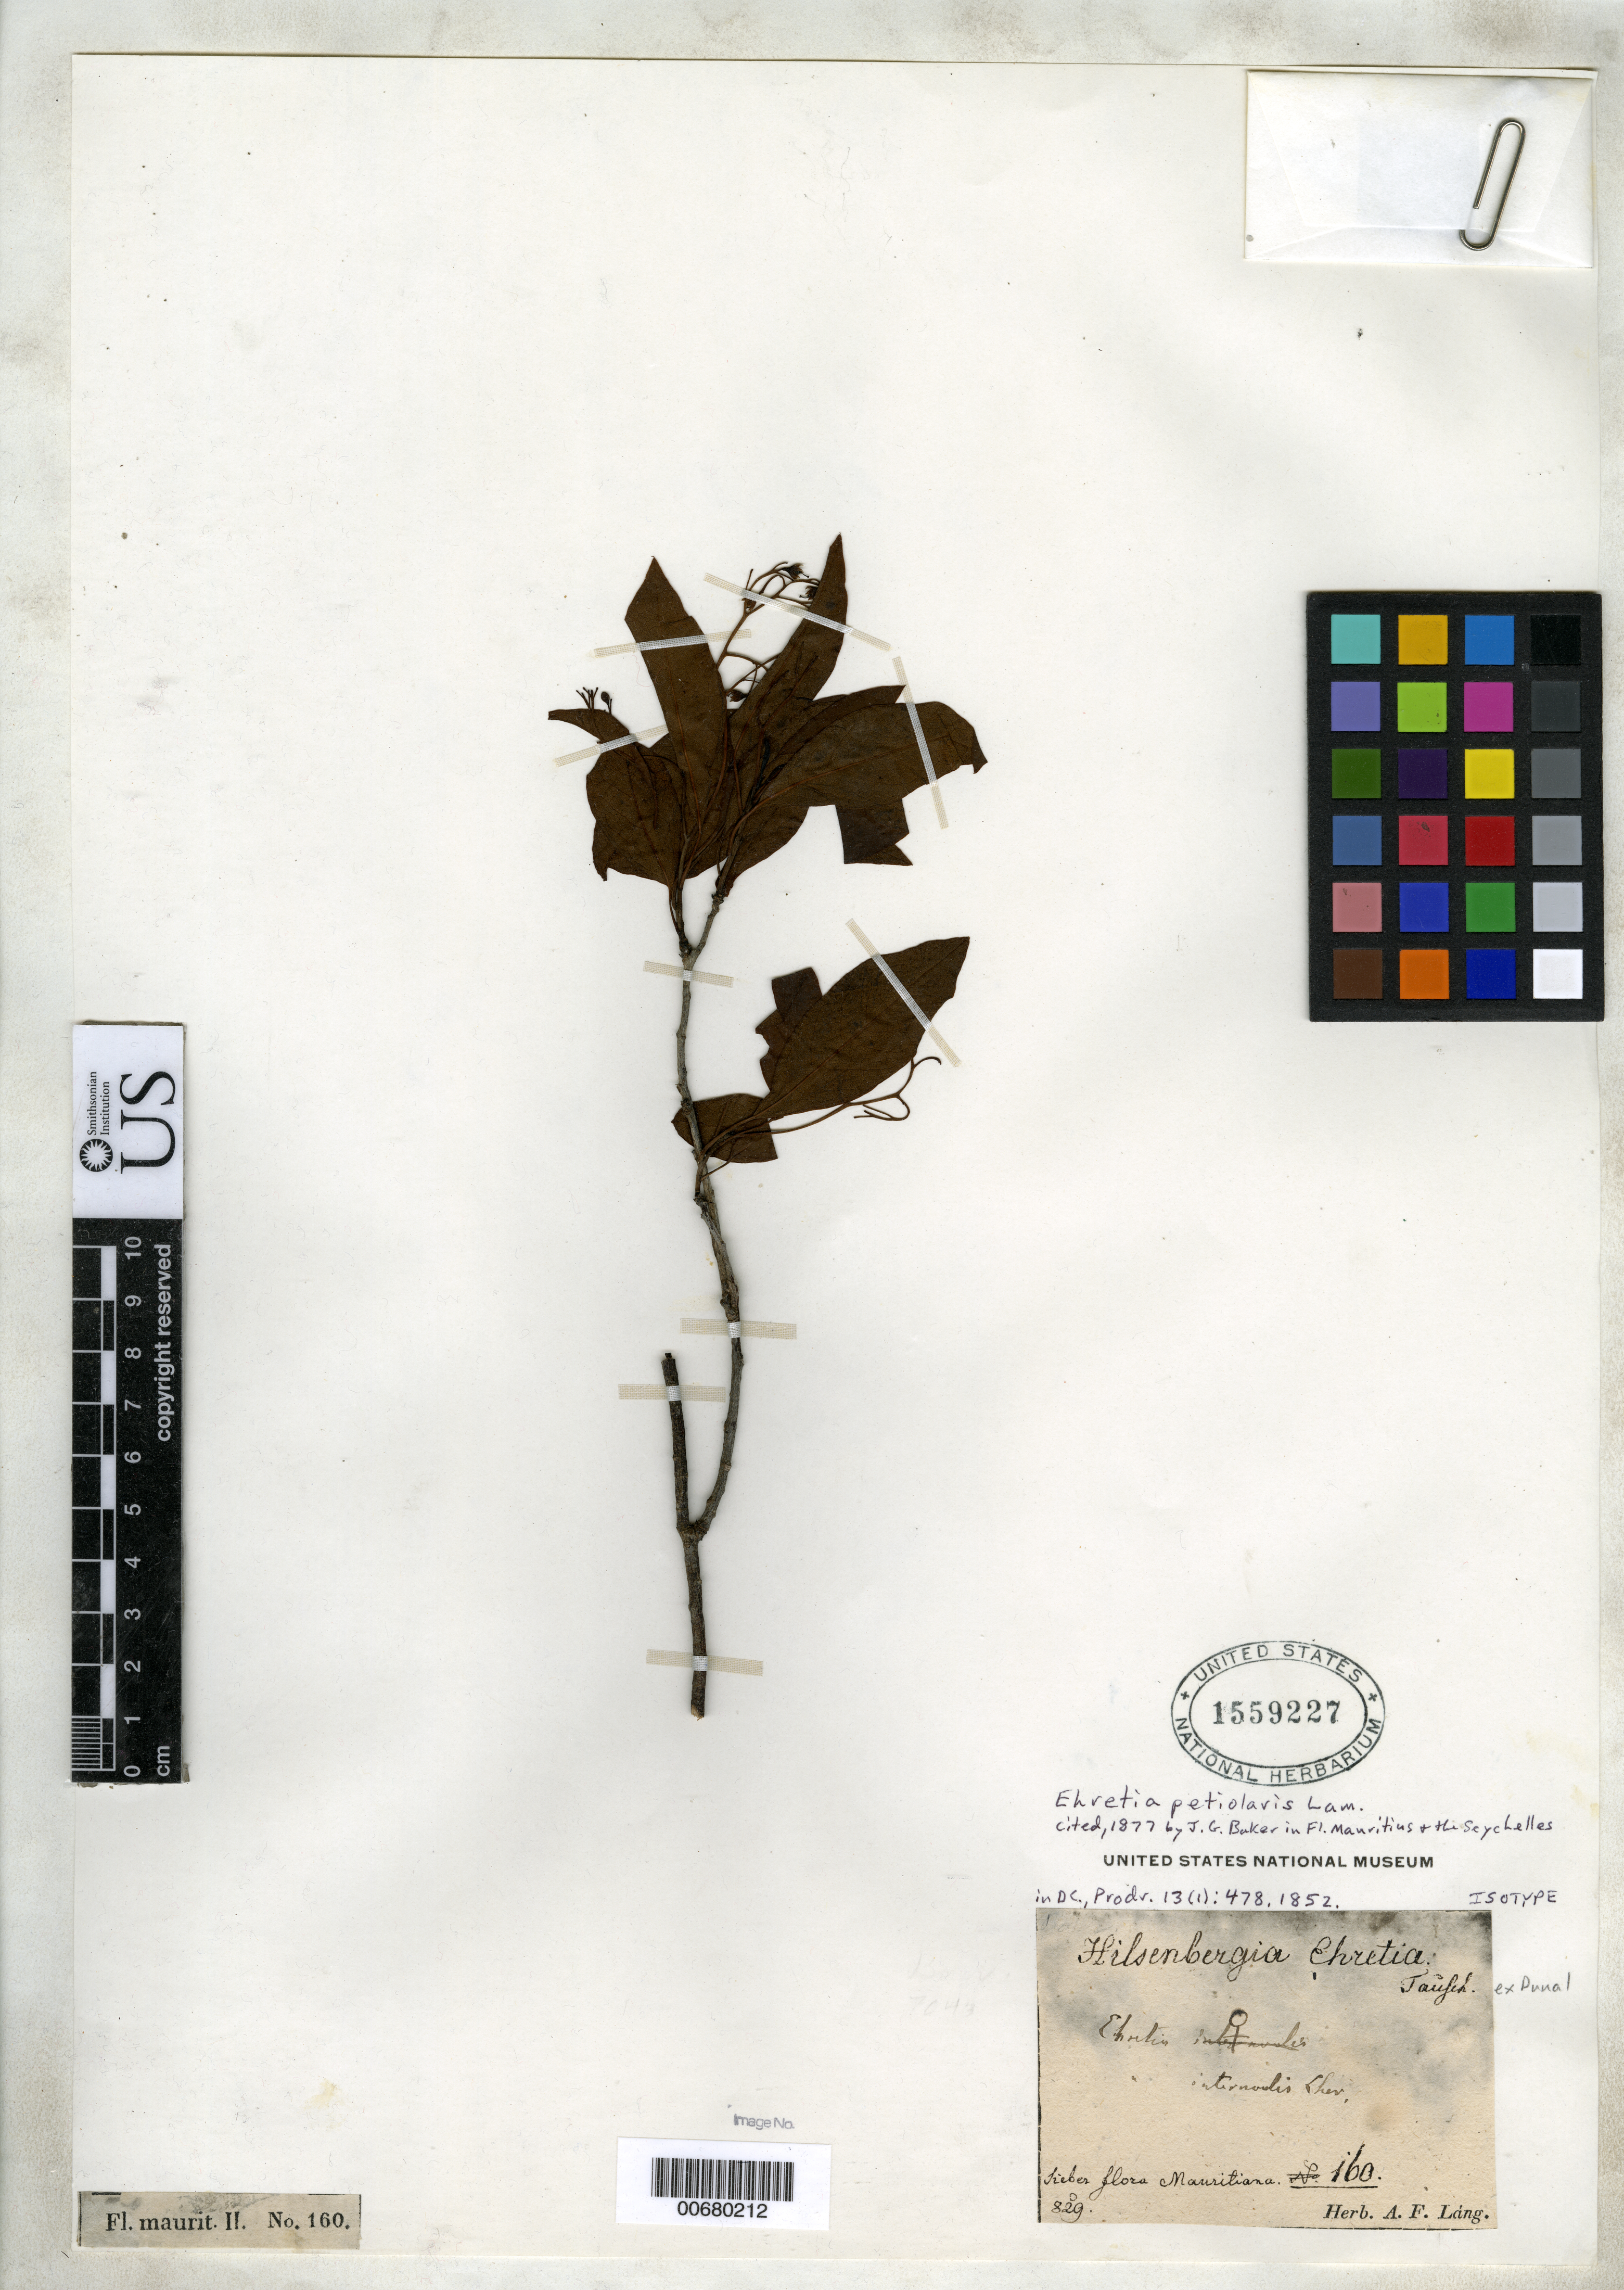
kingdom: Plantae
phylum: Tracheophyta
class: Magnoliopsida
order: Boraginales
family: Ehretiaceae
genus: Hilsenbergia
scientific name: Hilsenbergia ehretia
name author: Tausch ex Dunal in DC.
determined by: Baker, John Gilbert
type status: Isotype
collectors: F. W. Sieber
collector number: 160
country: Mauritius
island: Mauritius Island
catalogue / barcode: US 1559227